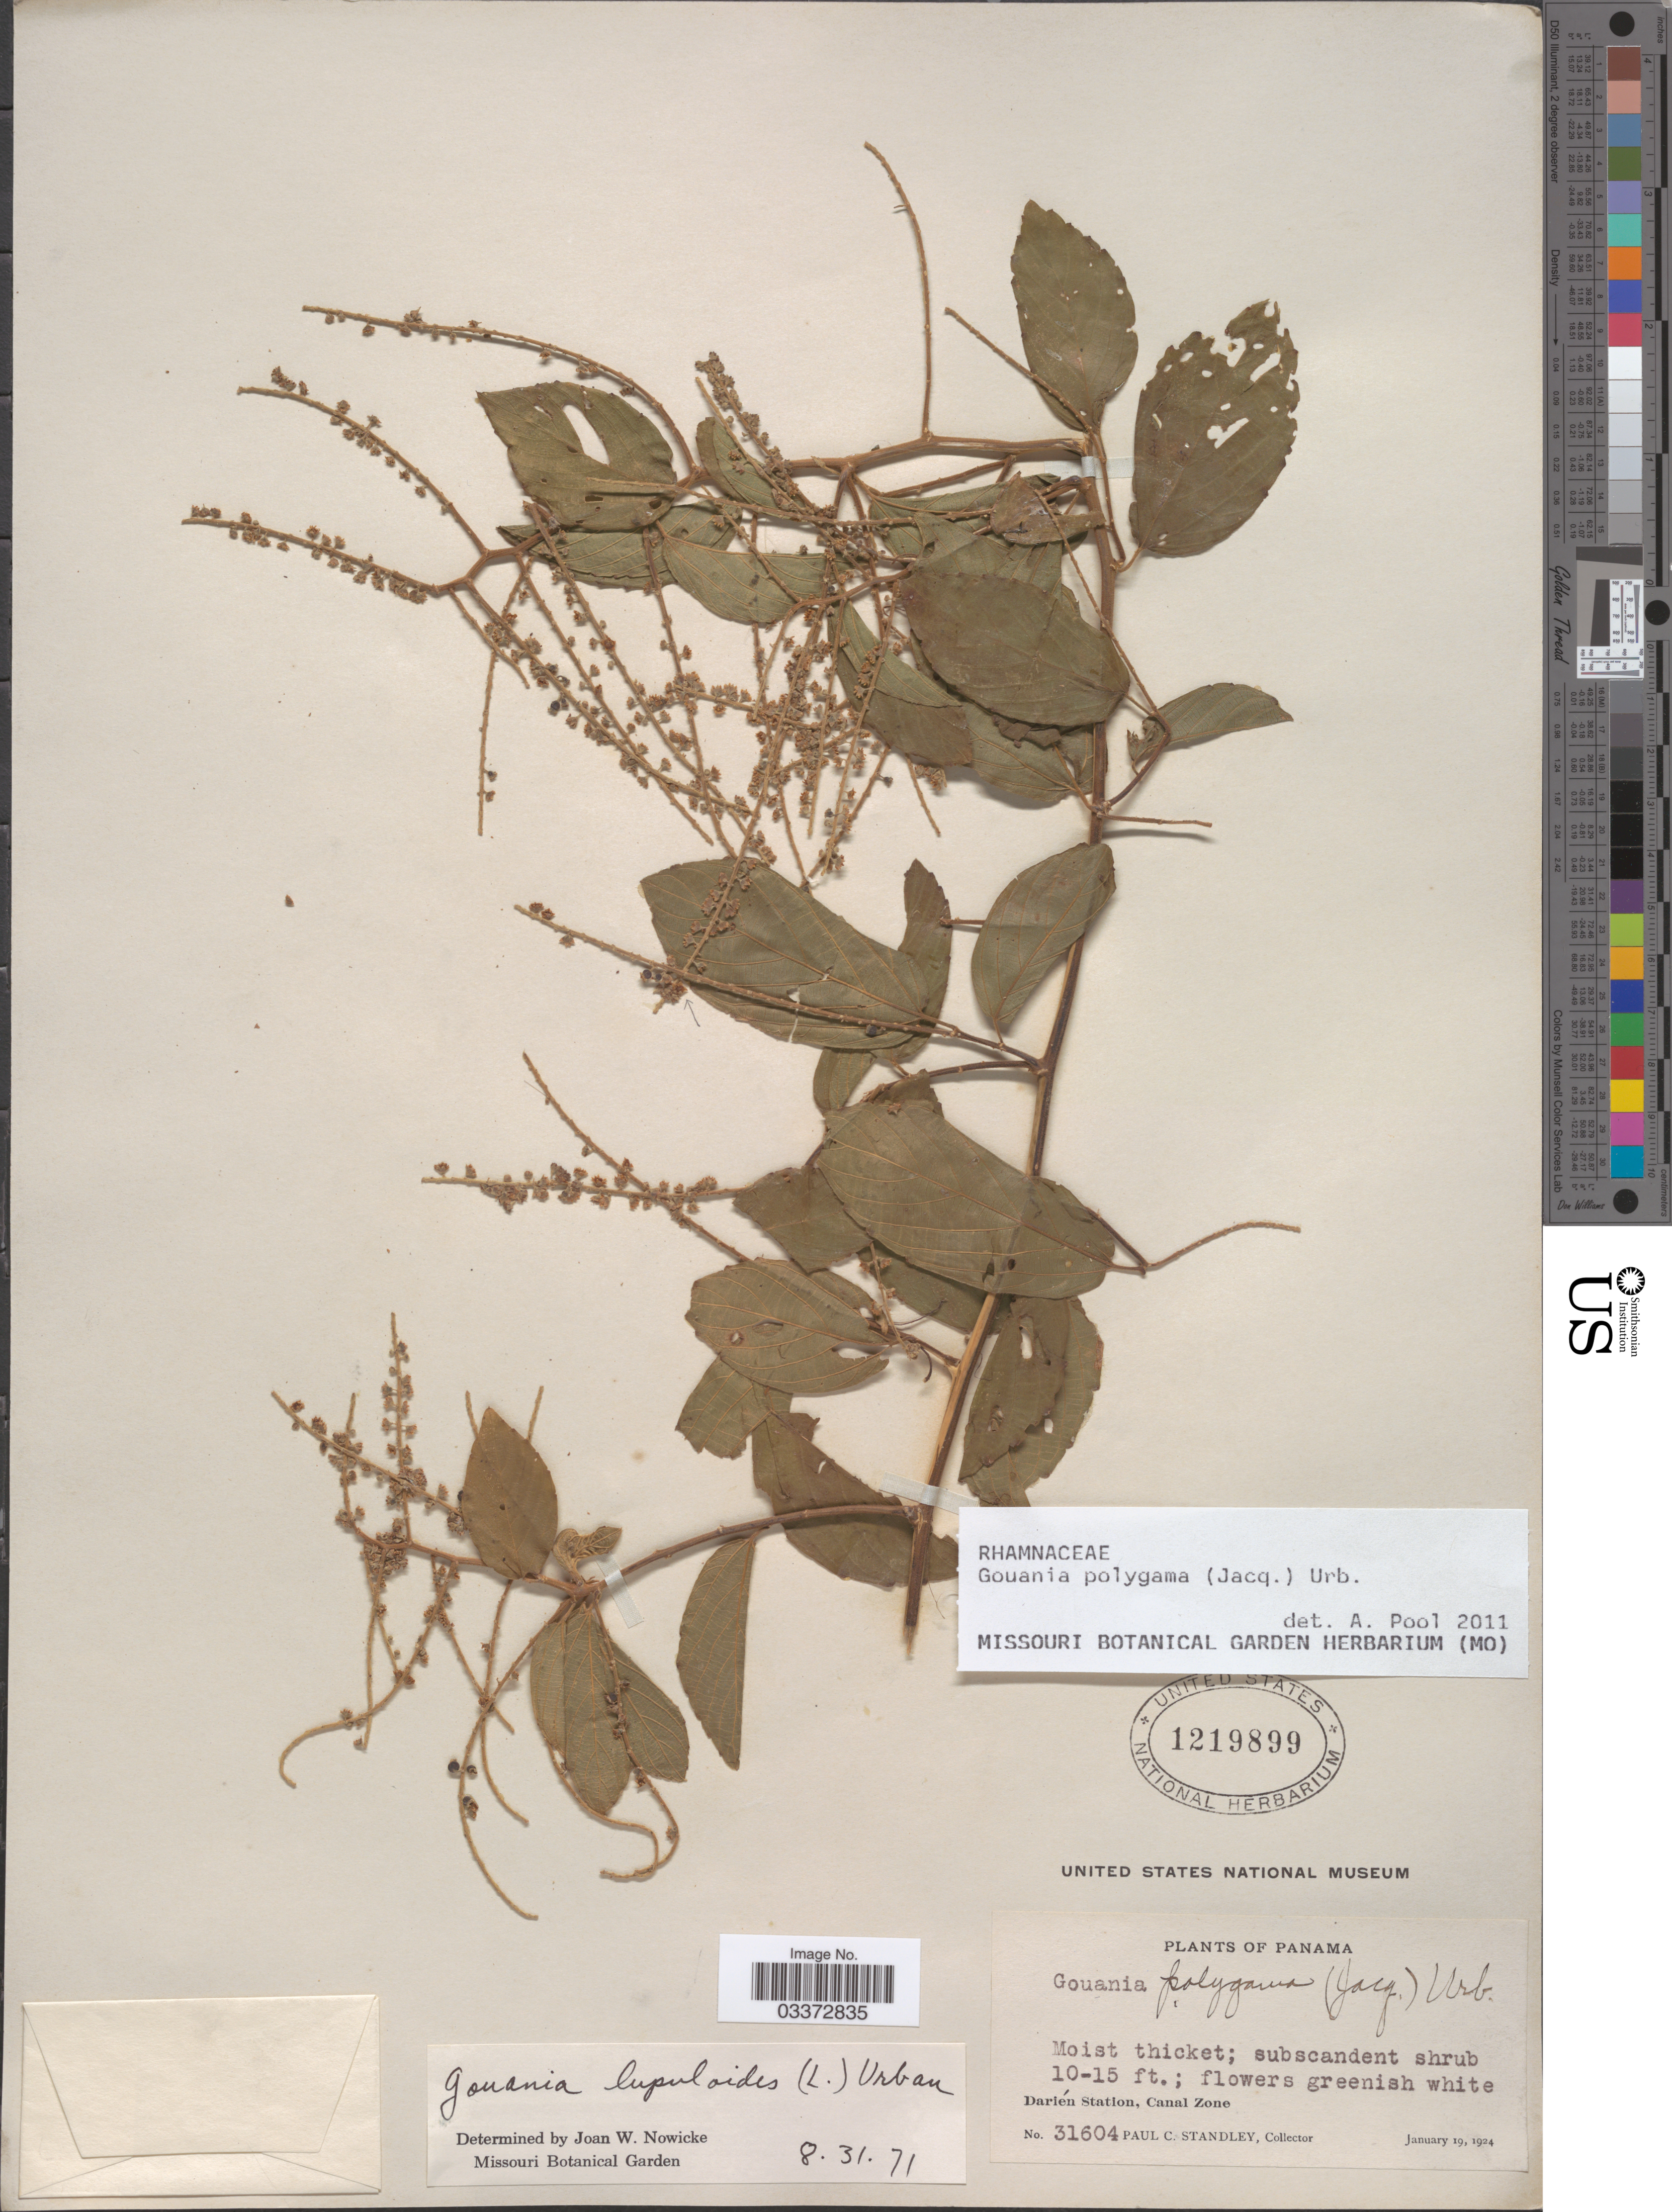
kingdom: Plantae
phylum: Tracheophyta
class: Magnoliopsida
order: Rosales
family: Rhamnaceae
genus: Gouania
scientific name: Gouania polygama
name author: (Jacq.) Urb.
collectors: P. C. Standley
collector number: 31604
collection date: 1924-01-19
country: Panama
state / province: Colón / Panamá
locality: Darién Station, Canal Zone.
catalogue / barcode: US 1219899